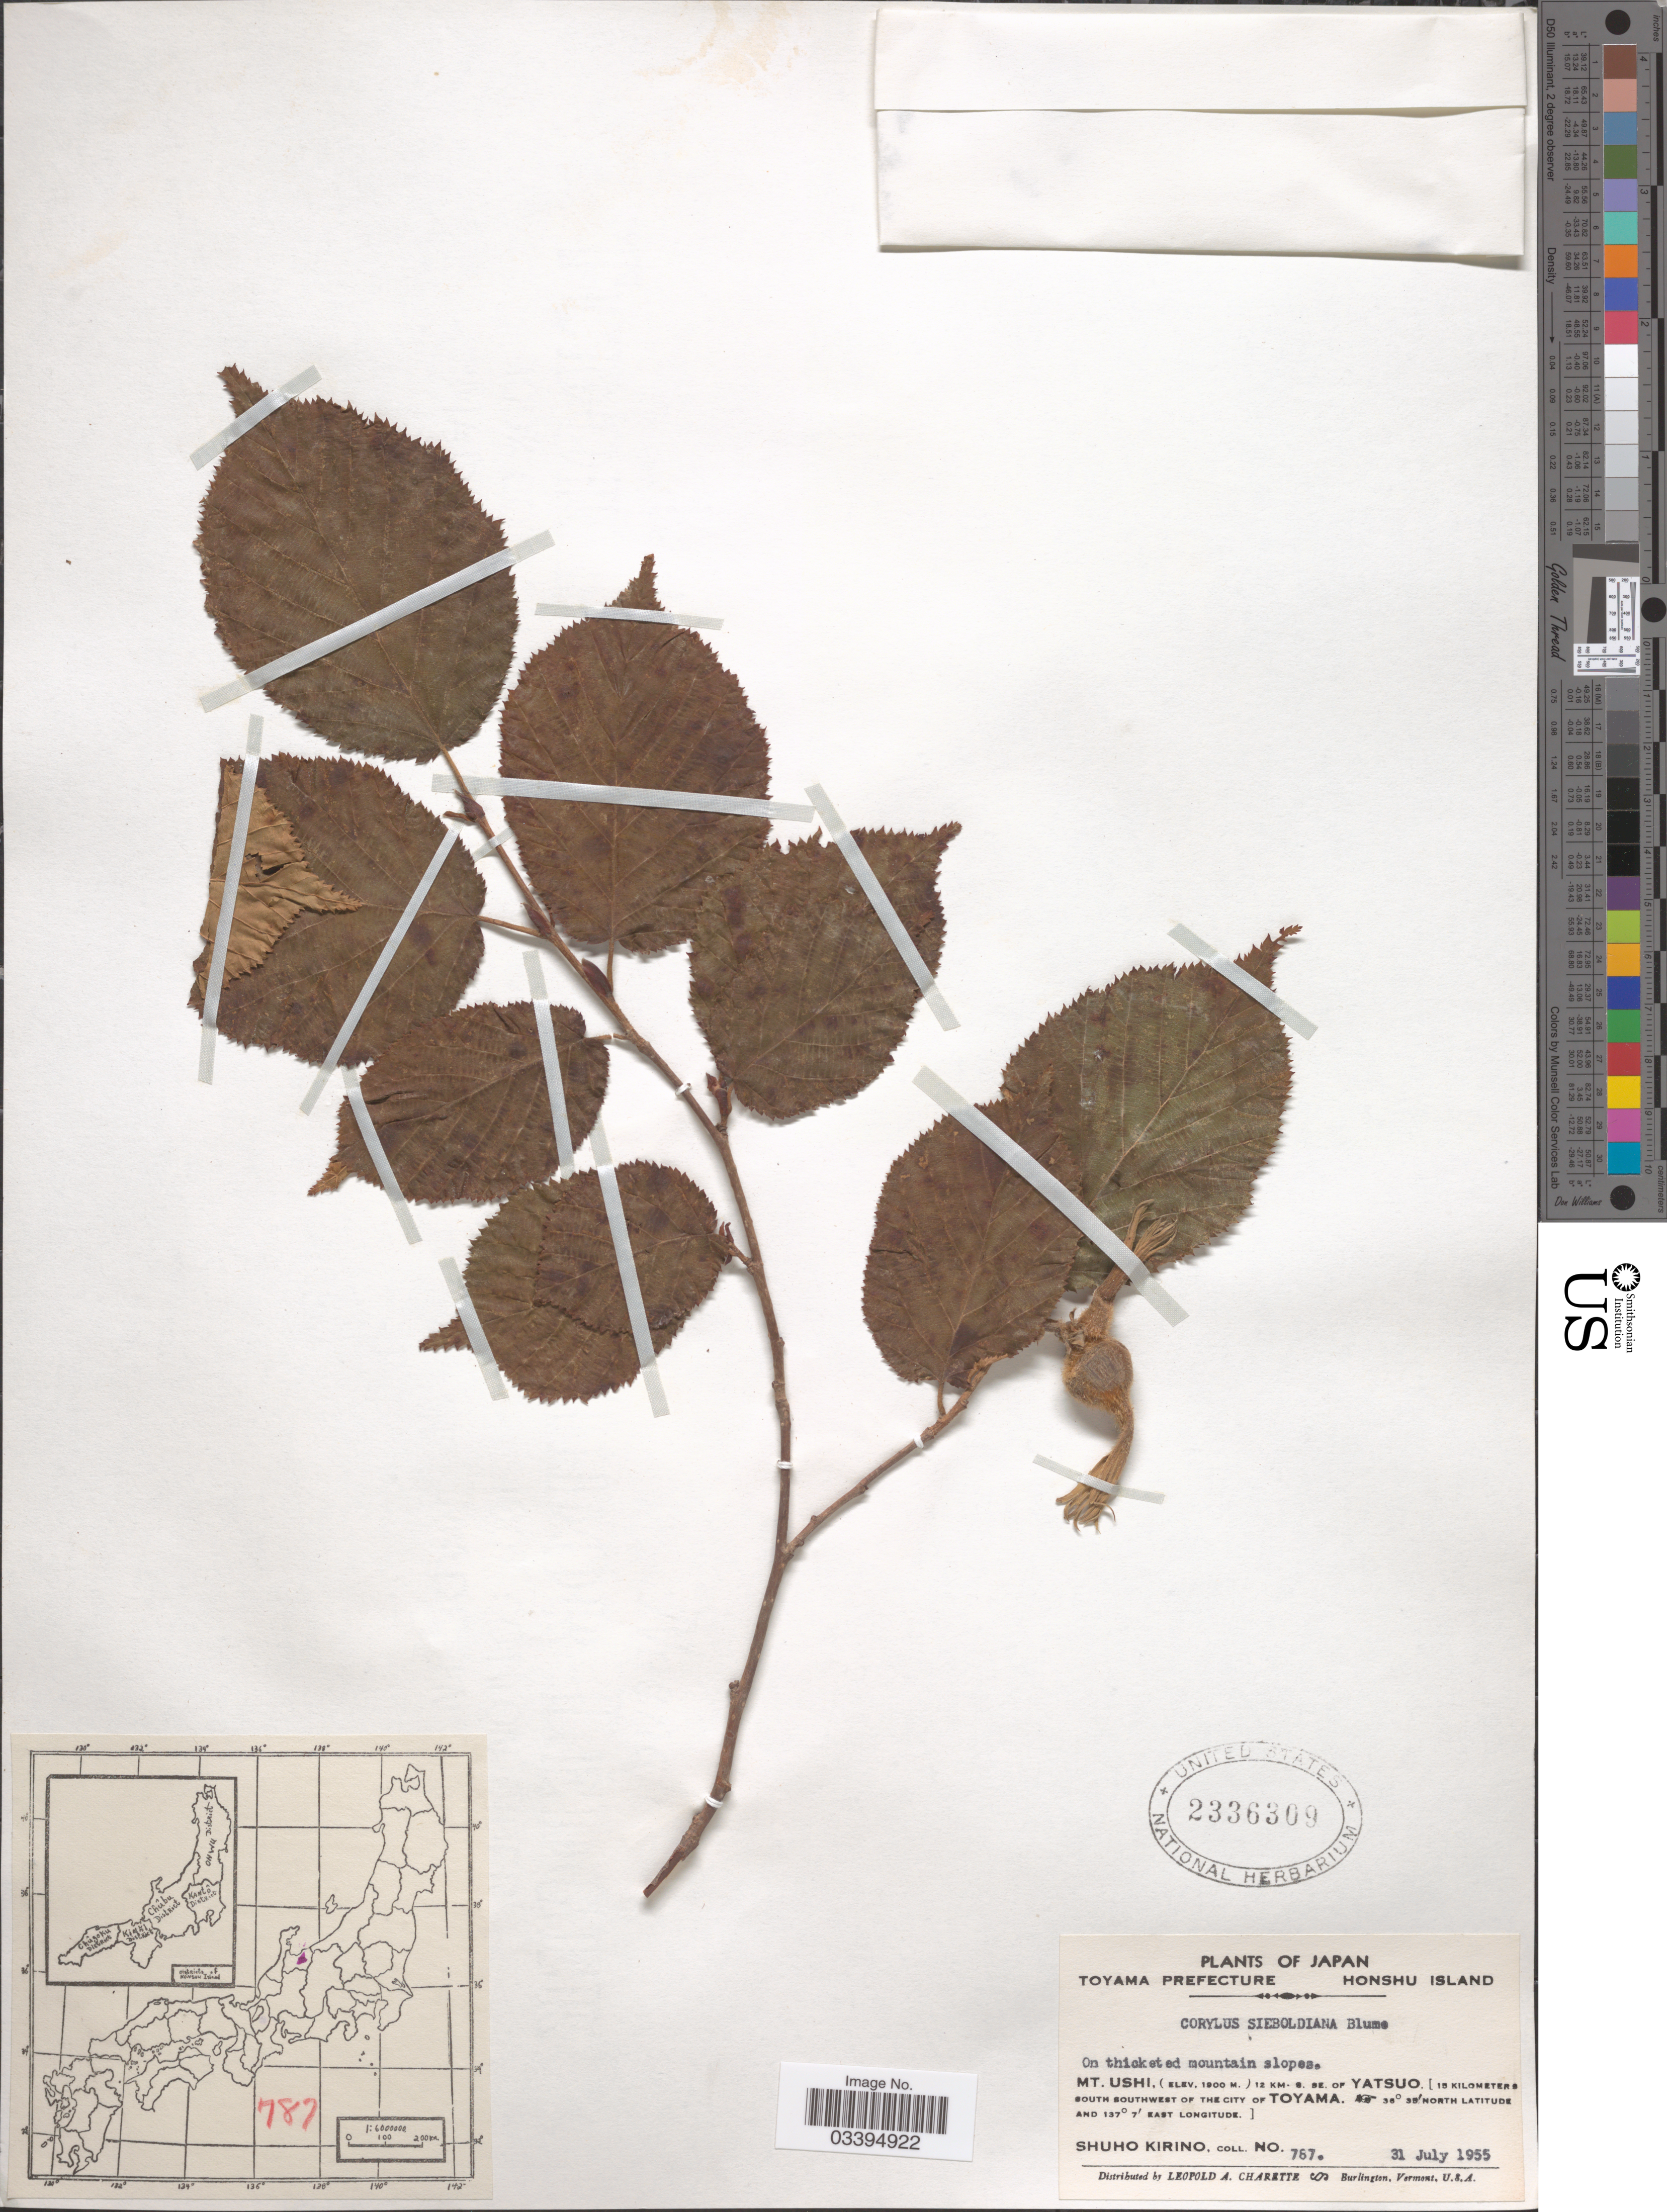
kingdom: Plantae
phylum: Tracheophyta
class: Magnoliopsida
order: Fagales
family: Betulaceae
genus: Corylus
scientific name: Corylus sieboldiana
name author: Blume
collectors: S. Kirino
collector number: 787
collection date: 1955-07-31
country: Japan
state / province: Toyama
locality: Toyama Prefecture. Honshu Island. Mt. Ushi, 12 km. s. se. of Yatsuo [15 kilometers south southwest of the city of Toyama].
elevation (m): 1900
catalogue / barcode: US 2336309